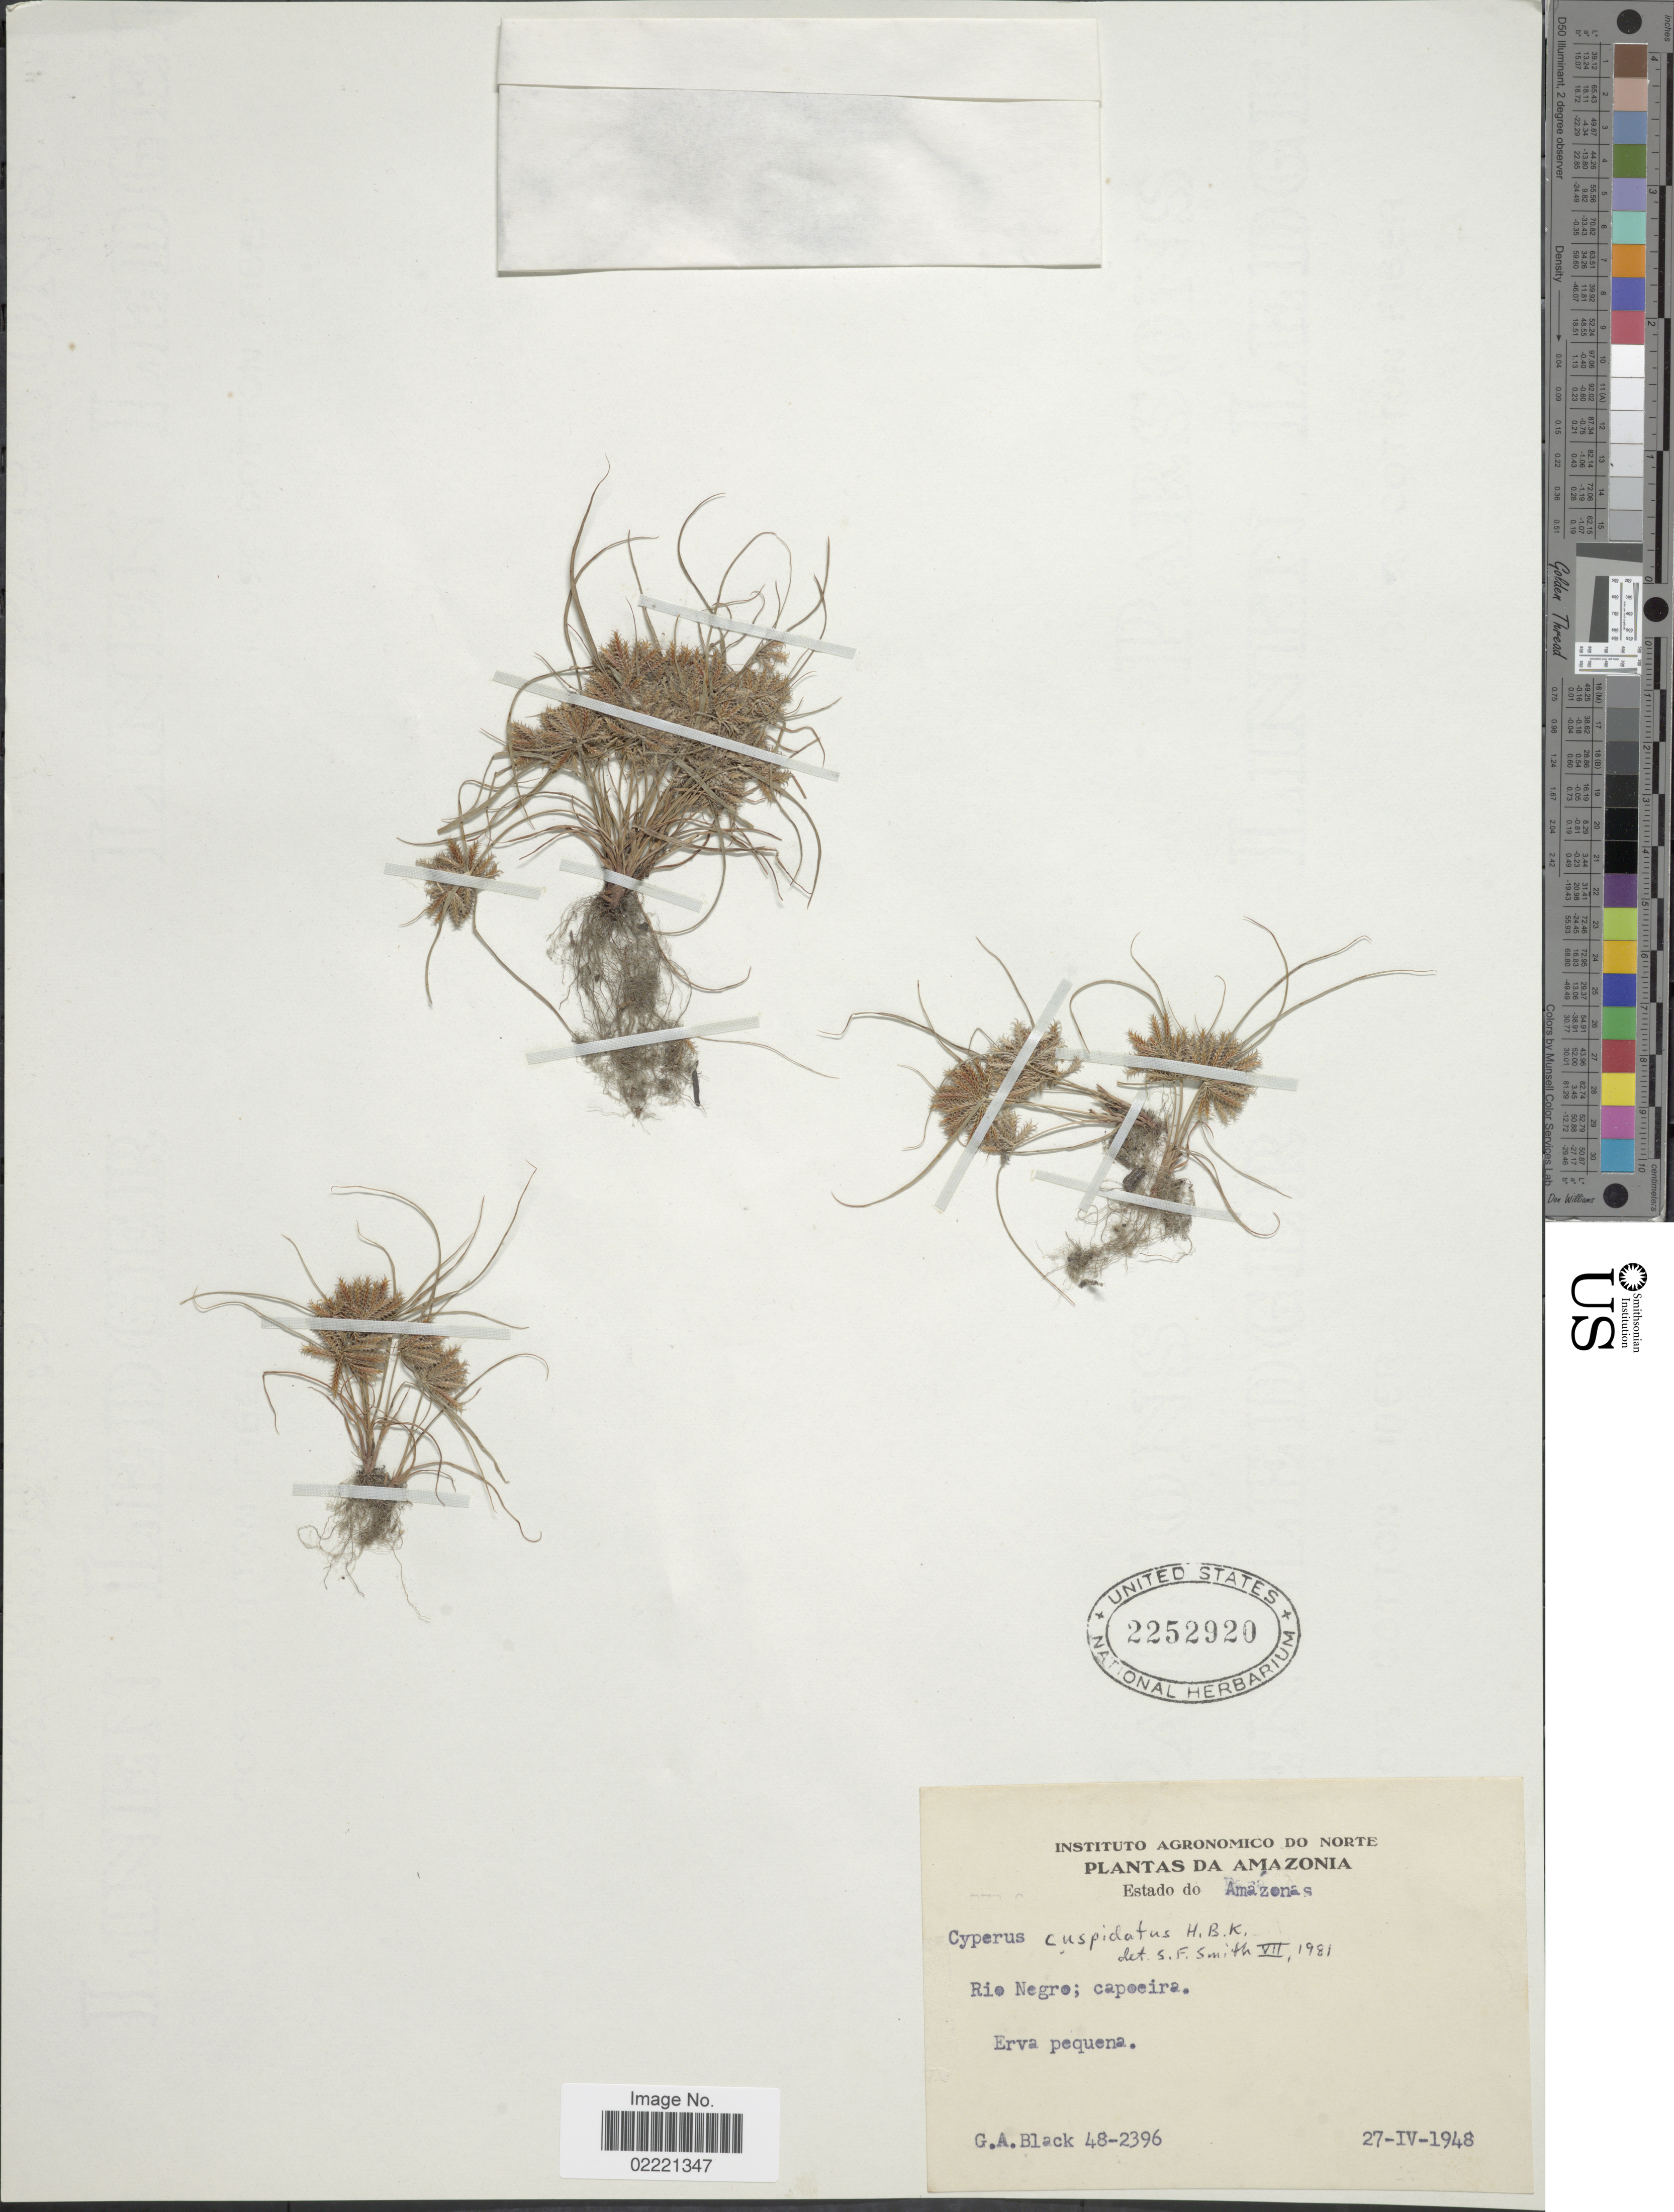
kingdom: Plantae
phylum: Tracheophyta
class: Liliopsida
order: Poales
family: Cyperaceae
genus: Cyperus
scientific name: Cyperus cuspidatus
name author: Kunth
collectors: G. A. Black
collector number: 48-2396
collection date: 1948-04-27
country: Brazil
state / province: Amazonas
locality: Rio Negro; capoeira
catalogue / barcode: US 2252920